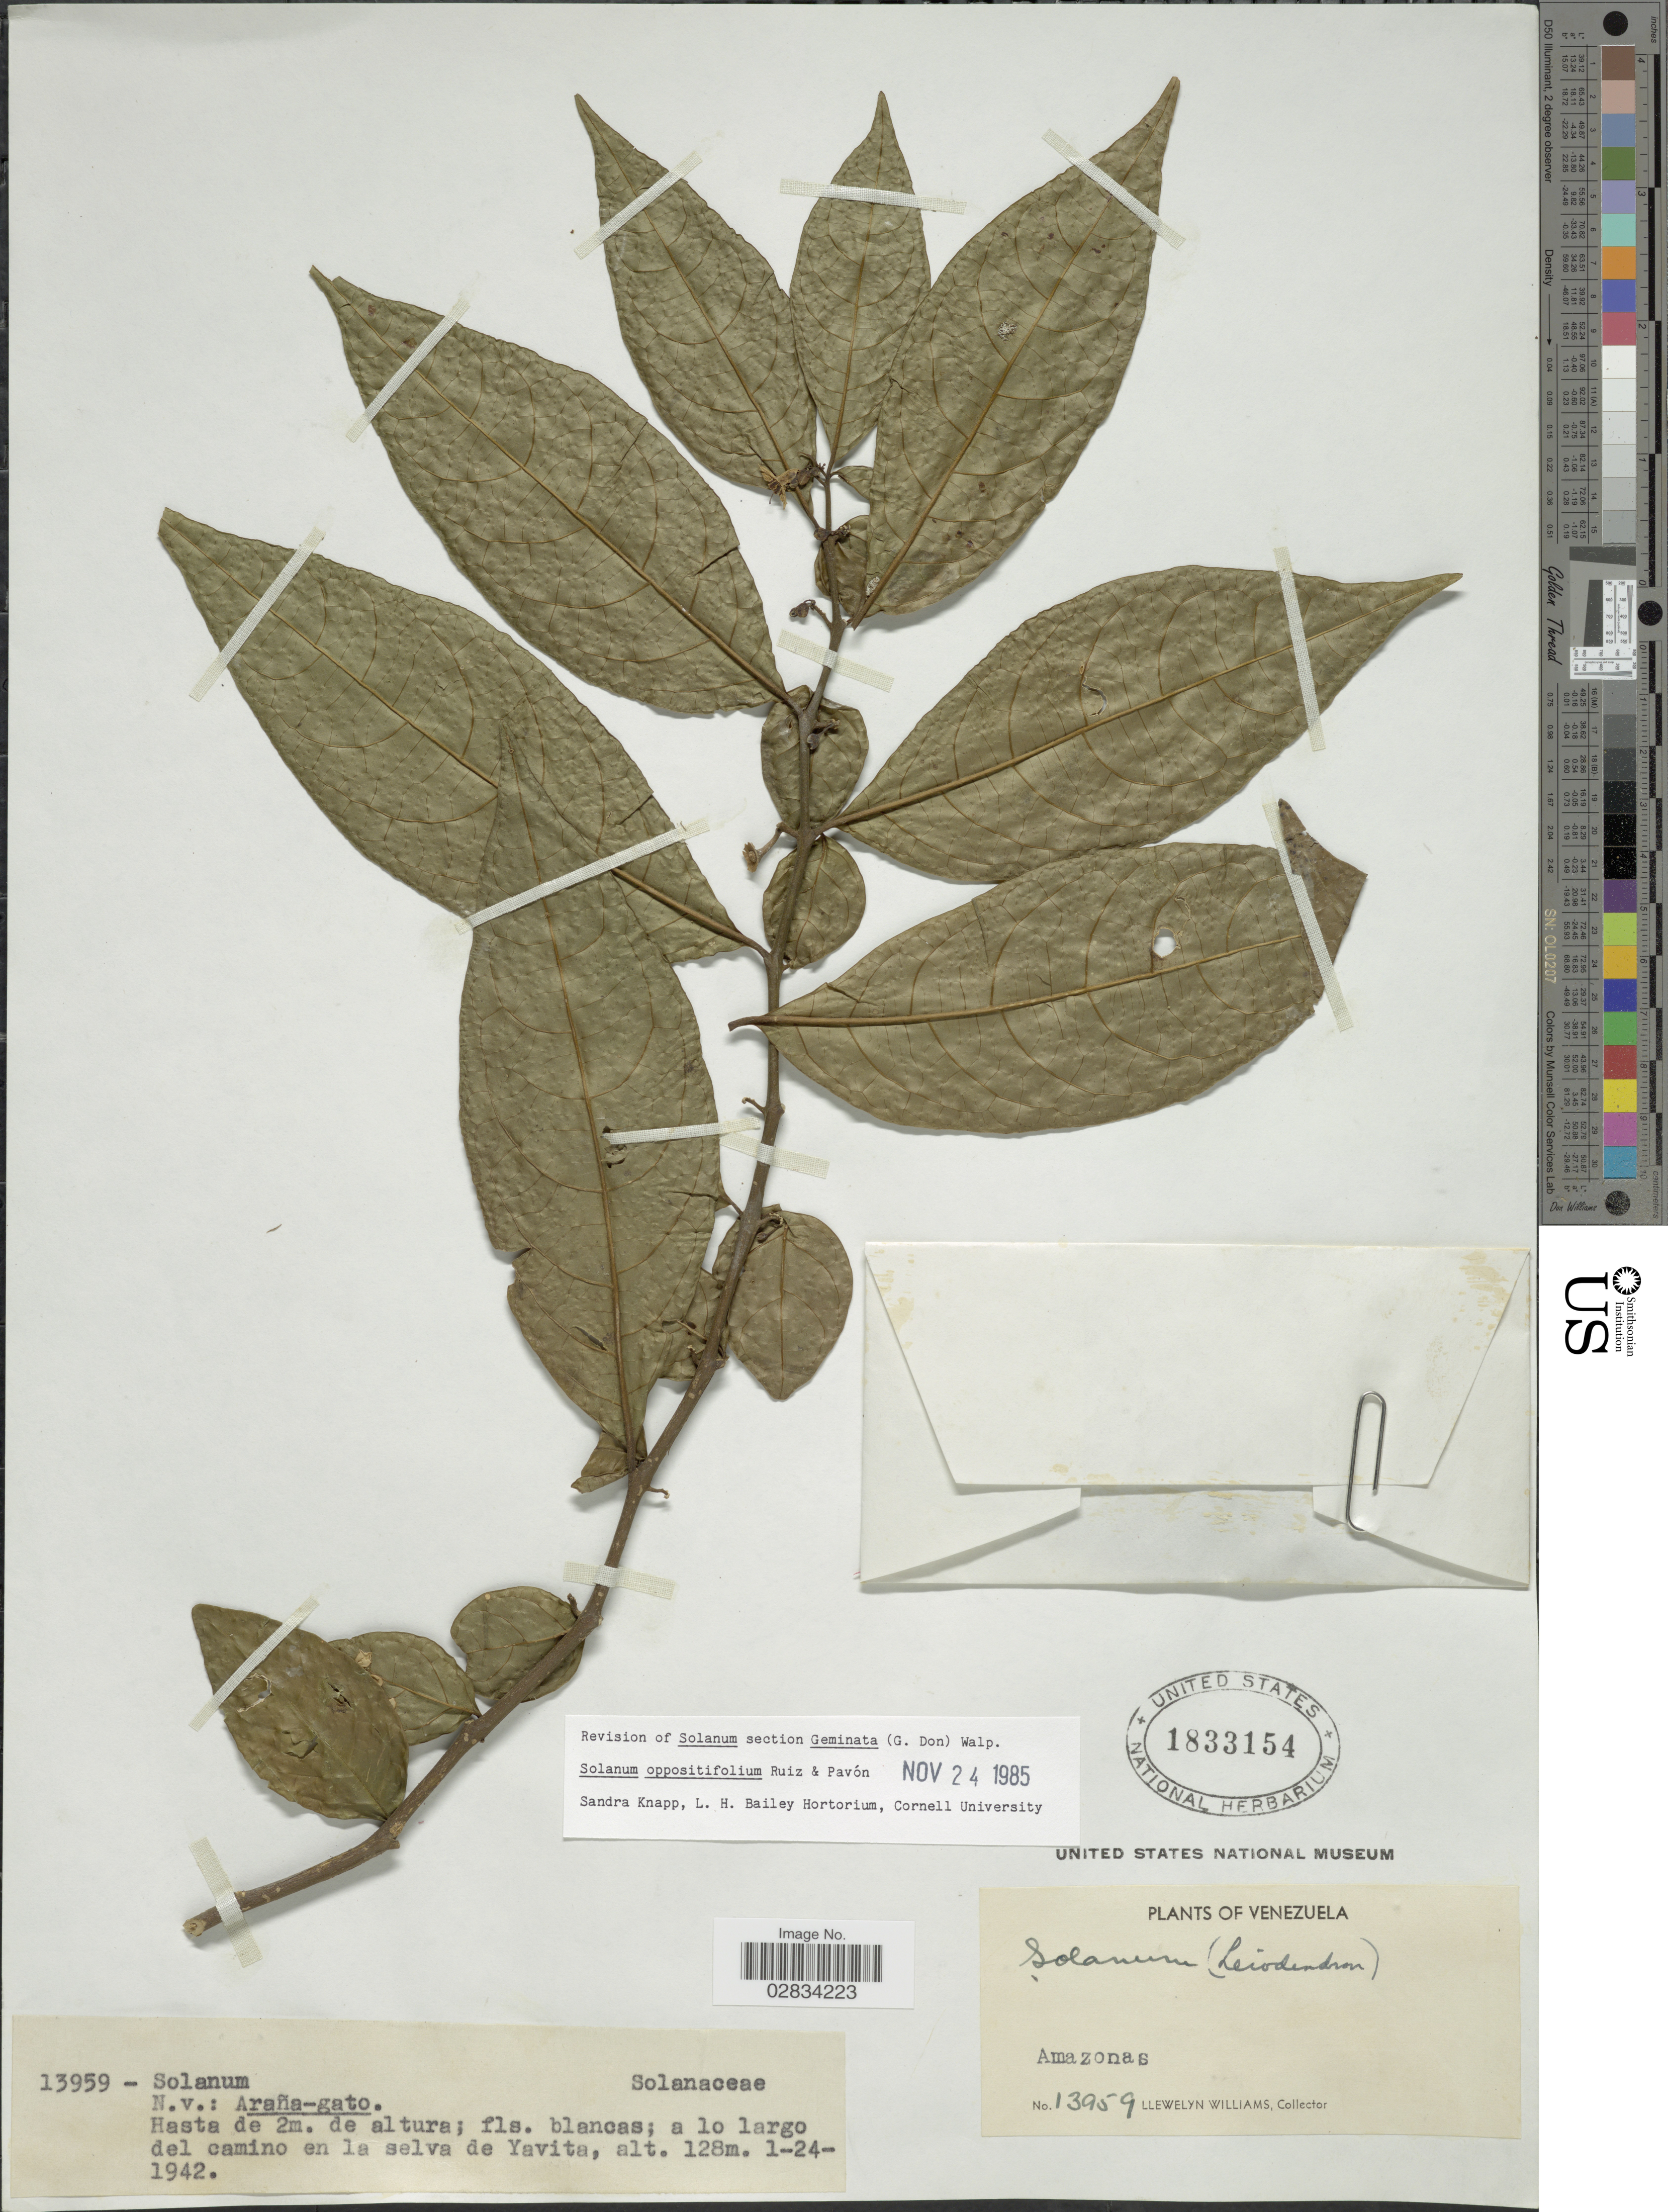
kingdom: Plantae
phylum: Tracheophyta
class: Magnoliopsida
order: Solanales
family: Solanaceae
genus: Solanum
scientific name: Solanum oppositifolium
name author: Ruiz & Pav.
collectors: Ll. Williams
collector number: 13959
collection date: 1942-01-24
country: Venezuela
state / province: Amazonas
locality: A lo largo del camino en la selva de Yavita.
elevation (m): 128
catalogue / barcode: US 1833154